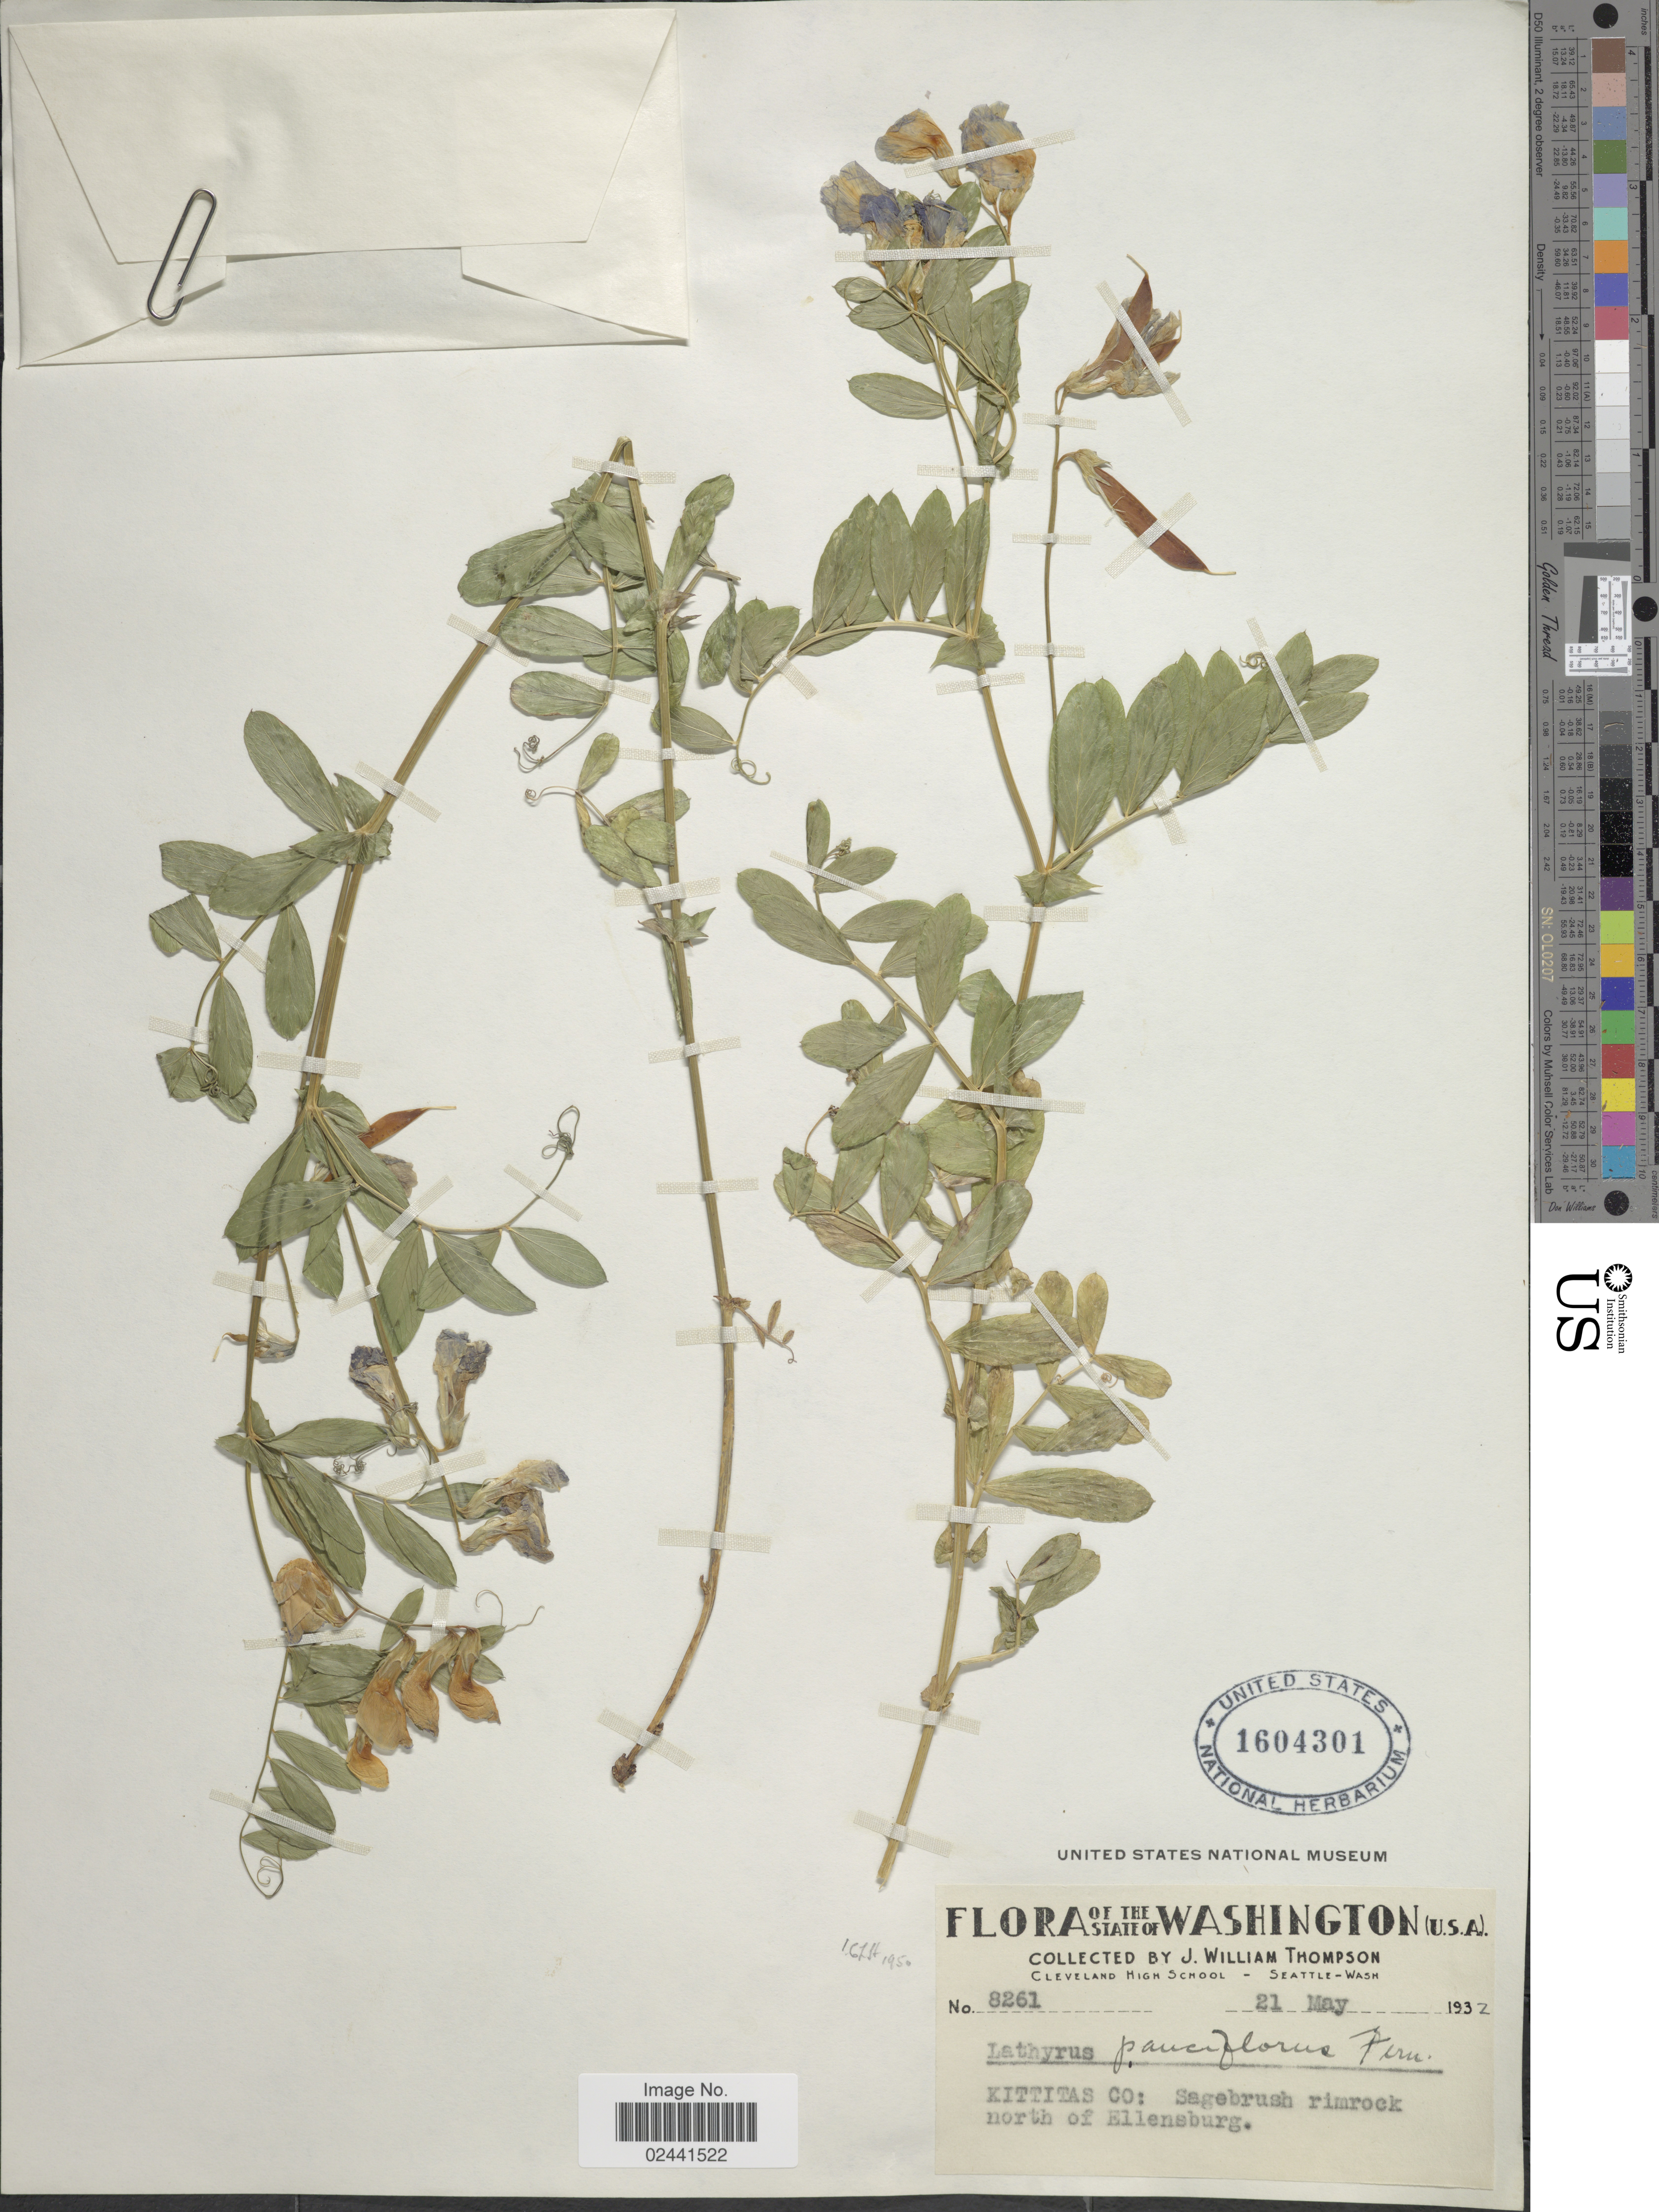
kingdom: Plantae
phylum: Tracheophyta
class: Magnoliopsida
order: Fabales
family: Fabaceae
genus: Lathyrus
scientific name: Lathyrus pauciflorus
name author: Fernald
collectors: J. W. Thompson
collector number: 8261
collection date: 1932-05-21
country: United States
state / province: Washington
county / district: Kittitas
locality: Kittitas Co: Sagebrush rimrock north of Ellensburg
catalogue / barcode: US 1604301